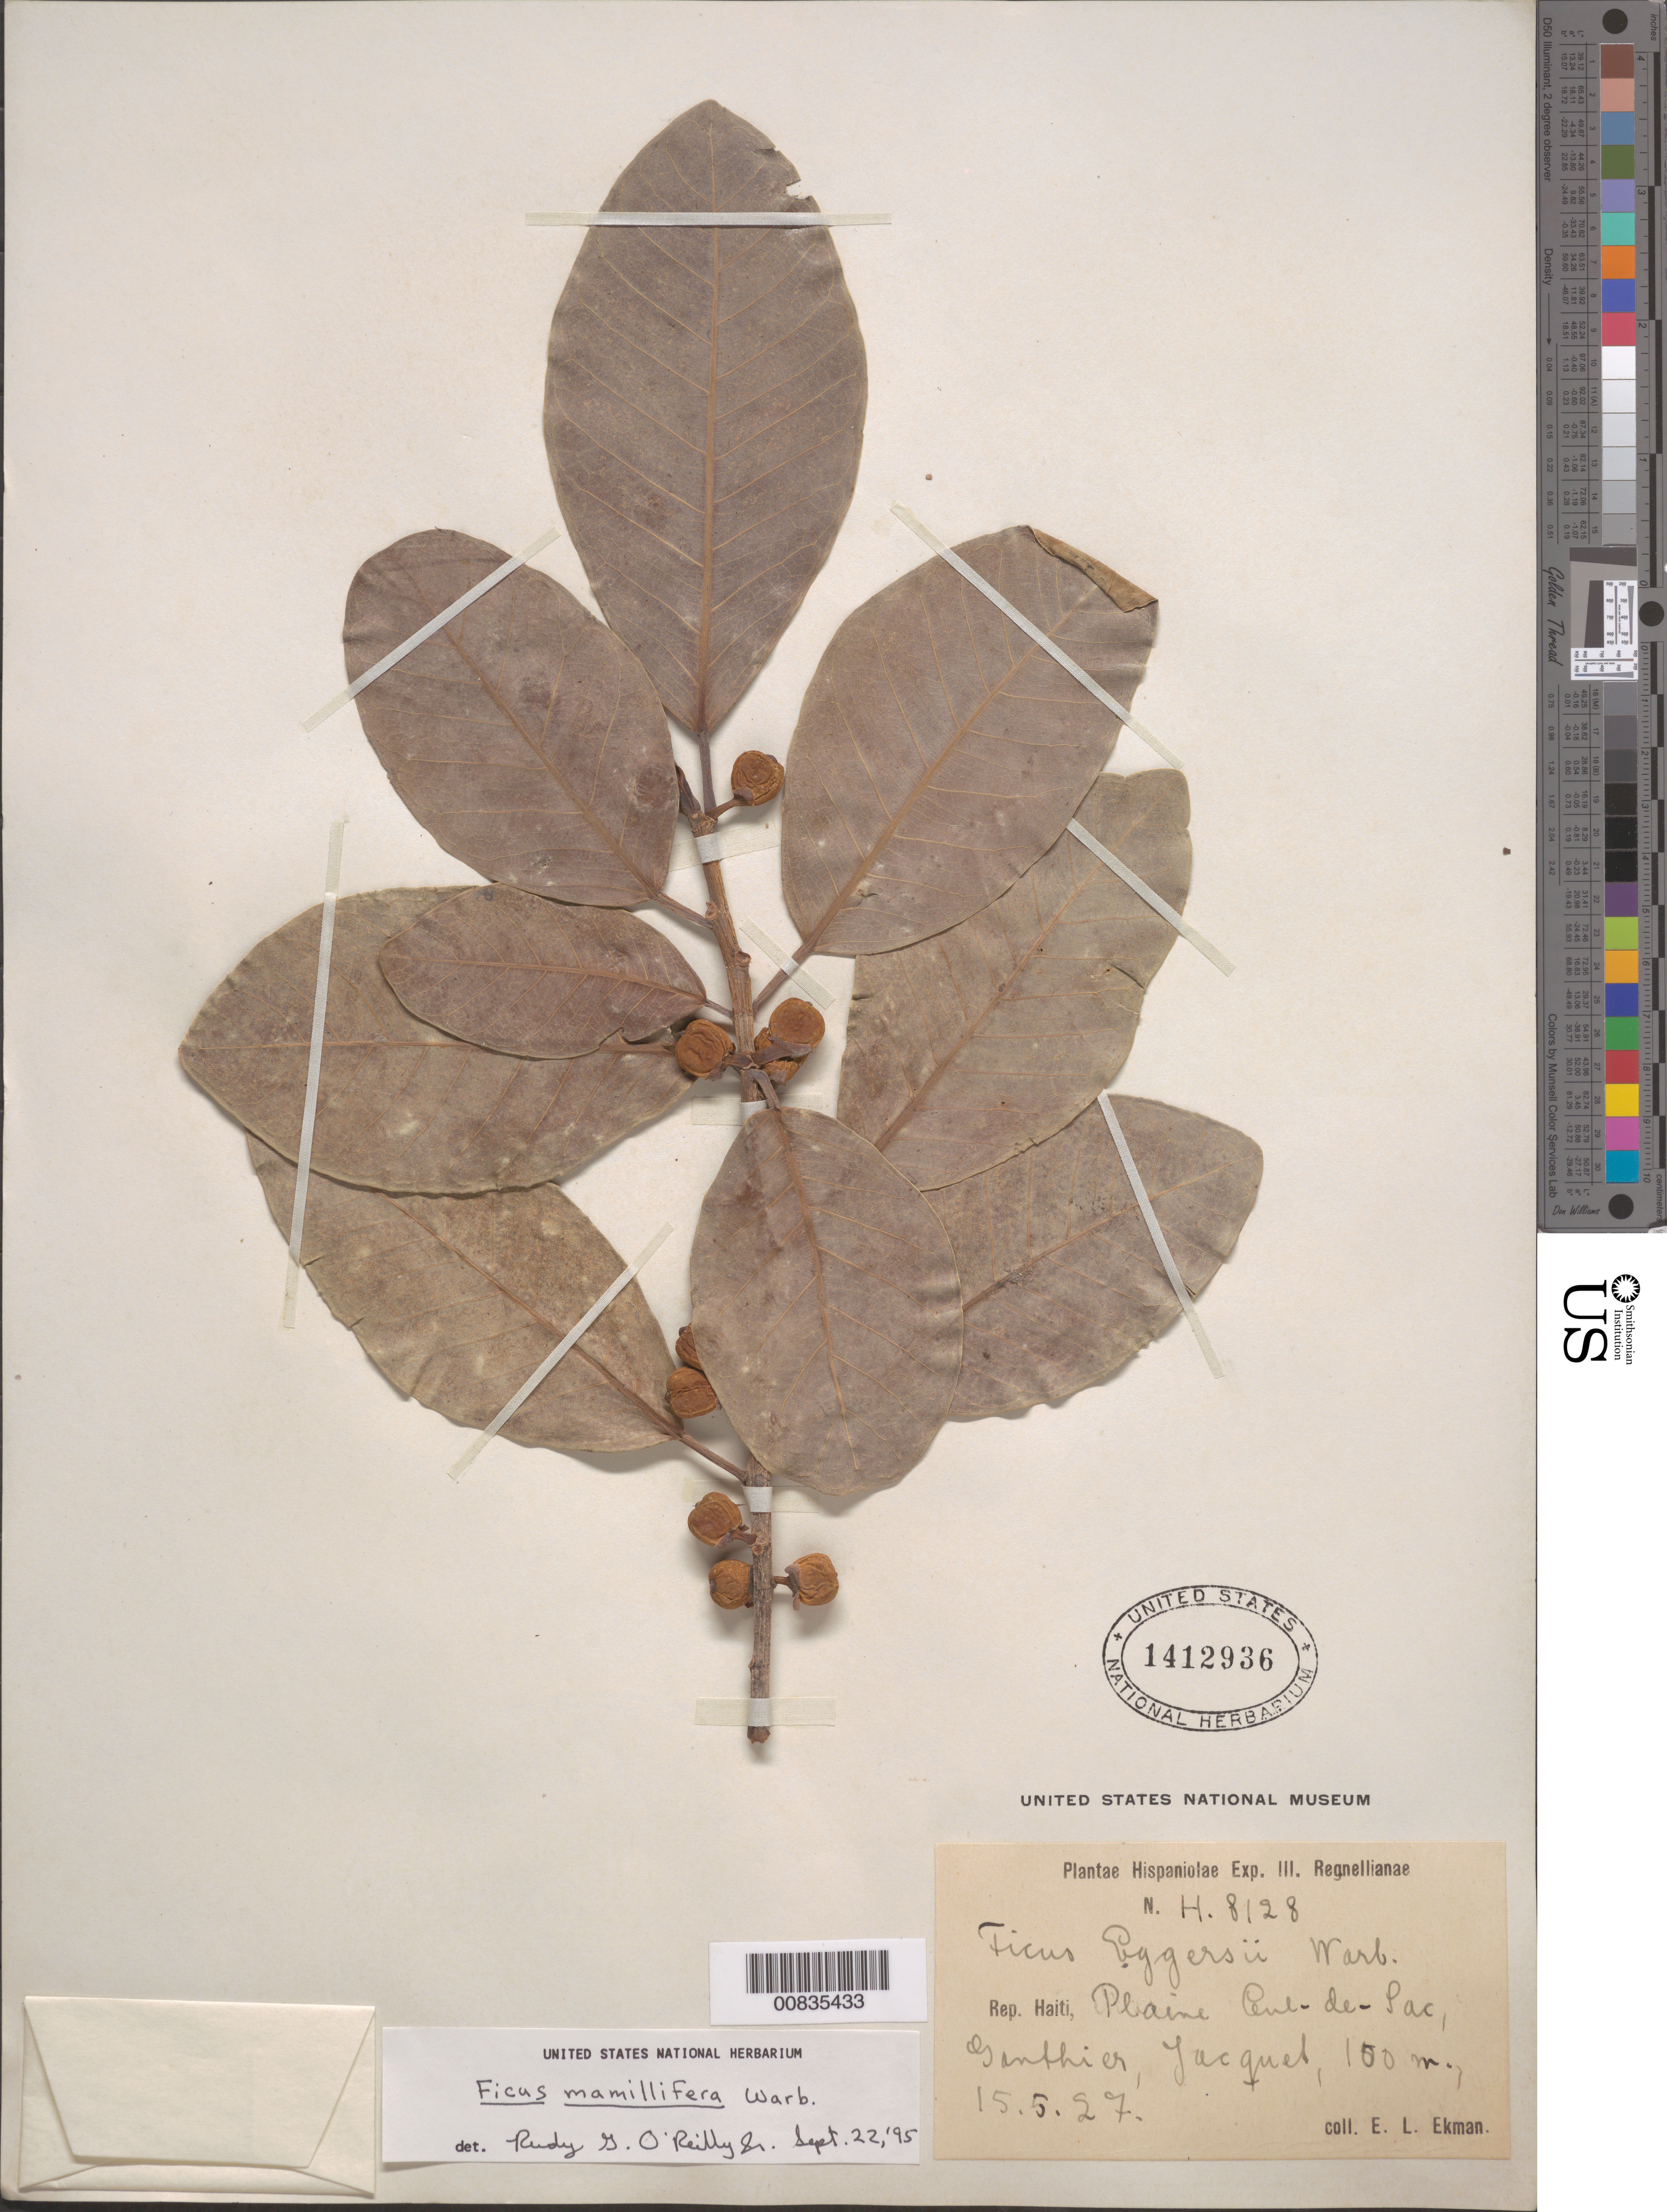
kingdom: Plantae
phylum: Tracheophyta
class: Magnoliopsida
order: Rosales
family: Moraceae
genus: Ficus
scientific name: Ficus mamillifera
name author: Warb.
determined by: O'Reilly, R. G., Jr., (US), NMNH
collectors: E. L. Ekman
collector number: H 8128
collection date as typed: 15 May 1927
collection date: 1927-05-15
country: Haiti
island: Hispaniola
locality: Plain Cul-de-Sac, Ganthier, Jacquet.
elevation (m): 100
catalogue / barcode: US 1412936